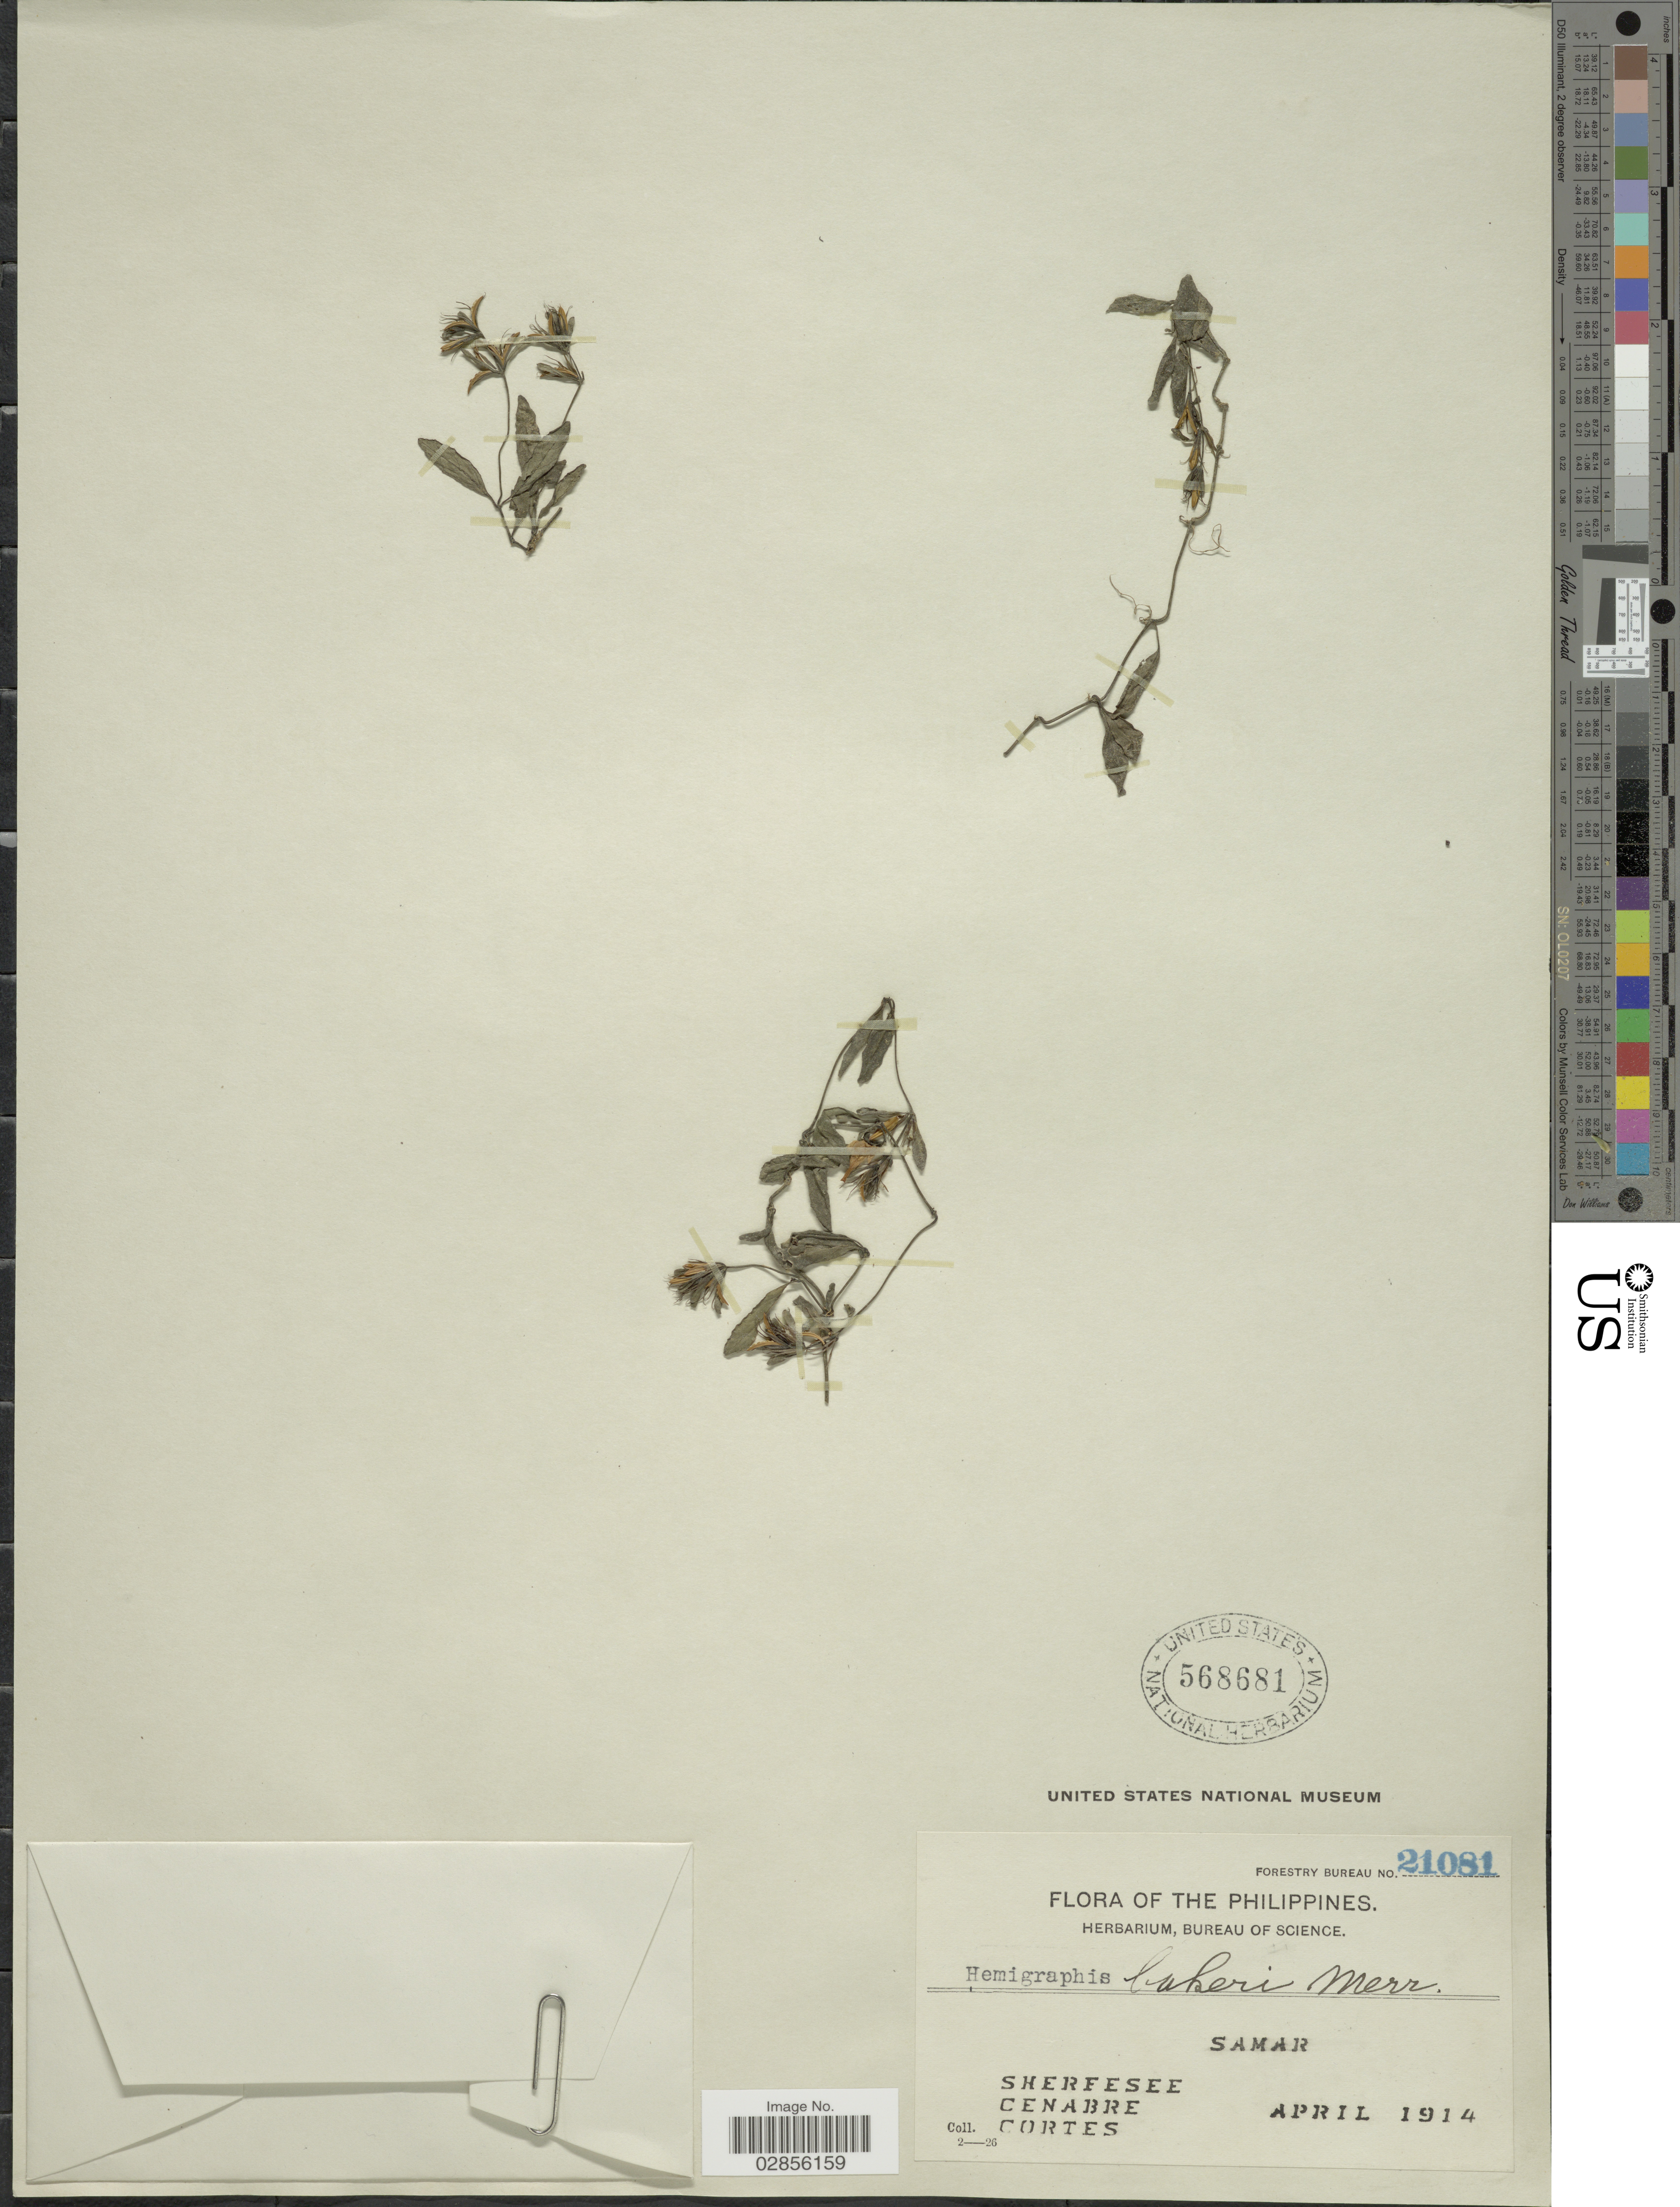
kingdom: Plantae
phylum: Tracheophyta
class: Magnoliopsida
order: Lamiales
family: Acanthaceae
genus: Hemigraphis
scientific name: Hemigraphis bakeri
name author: Merr.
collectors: -. Sherfesee, -. Cenabre & -. Cortes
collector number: Forestry Bureau 21081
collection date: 1914-04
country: Philippines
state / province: Eastern Visayas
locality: Samar.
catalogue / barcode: US 568681